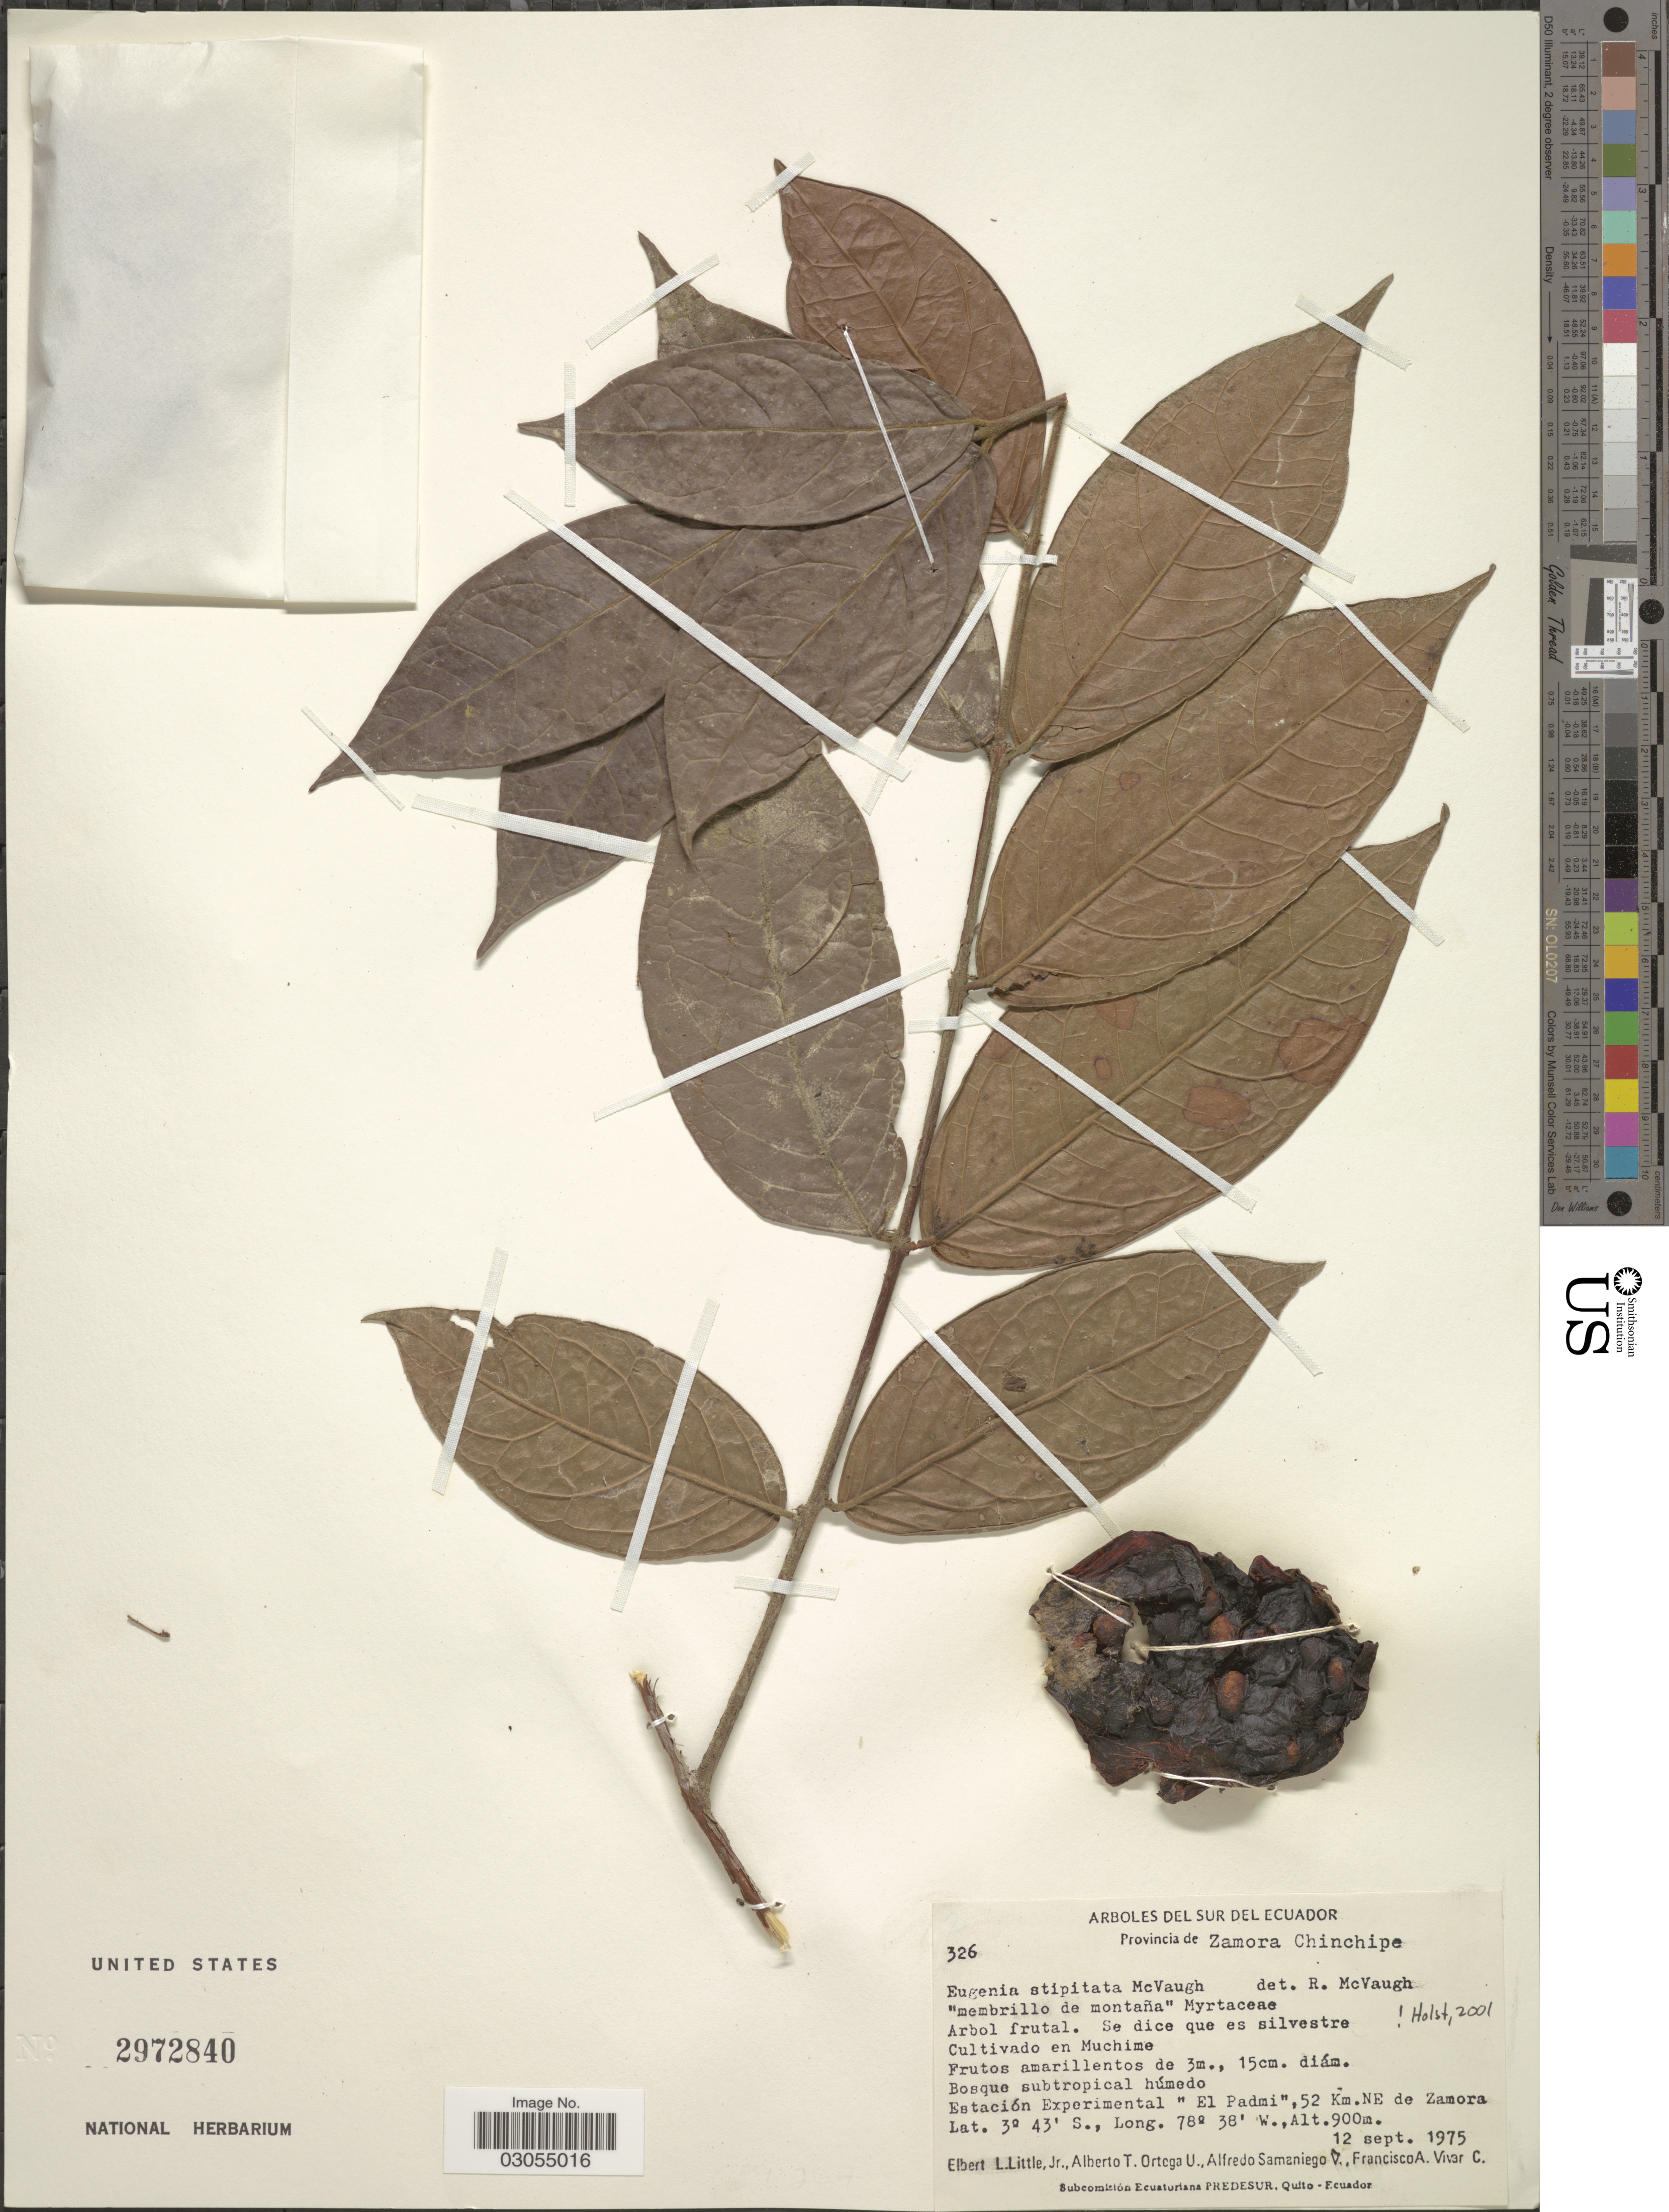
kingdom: Plantae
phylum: Tracheophyta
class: Magnoliopsida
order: Myrtales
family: Myrtaceae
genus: Eugenia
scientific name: Eugenia stipitata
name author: McVaugh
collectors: E. L. Little, A. T. Ortega U., A. V. Samaniego & F. A. Vivar C.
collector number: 326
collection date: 1975-09-12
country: Ecuador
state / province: Zamora-Chinchipe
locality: Cultivado en Muchime, Estación Experimental "El Padmi", 52 Km. NE de Zamora.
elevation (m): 900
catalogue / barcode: US 2972840